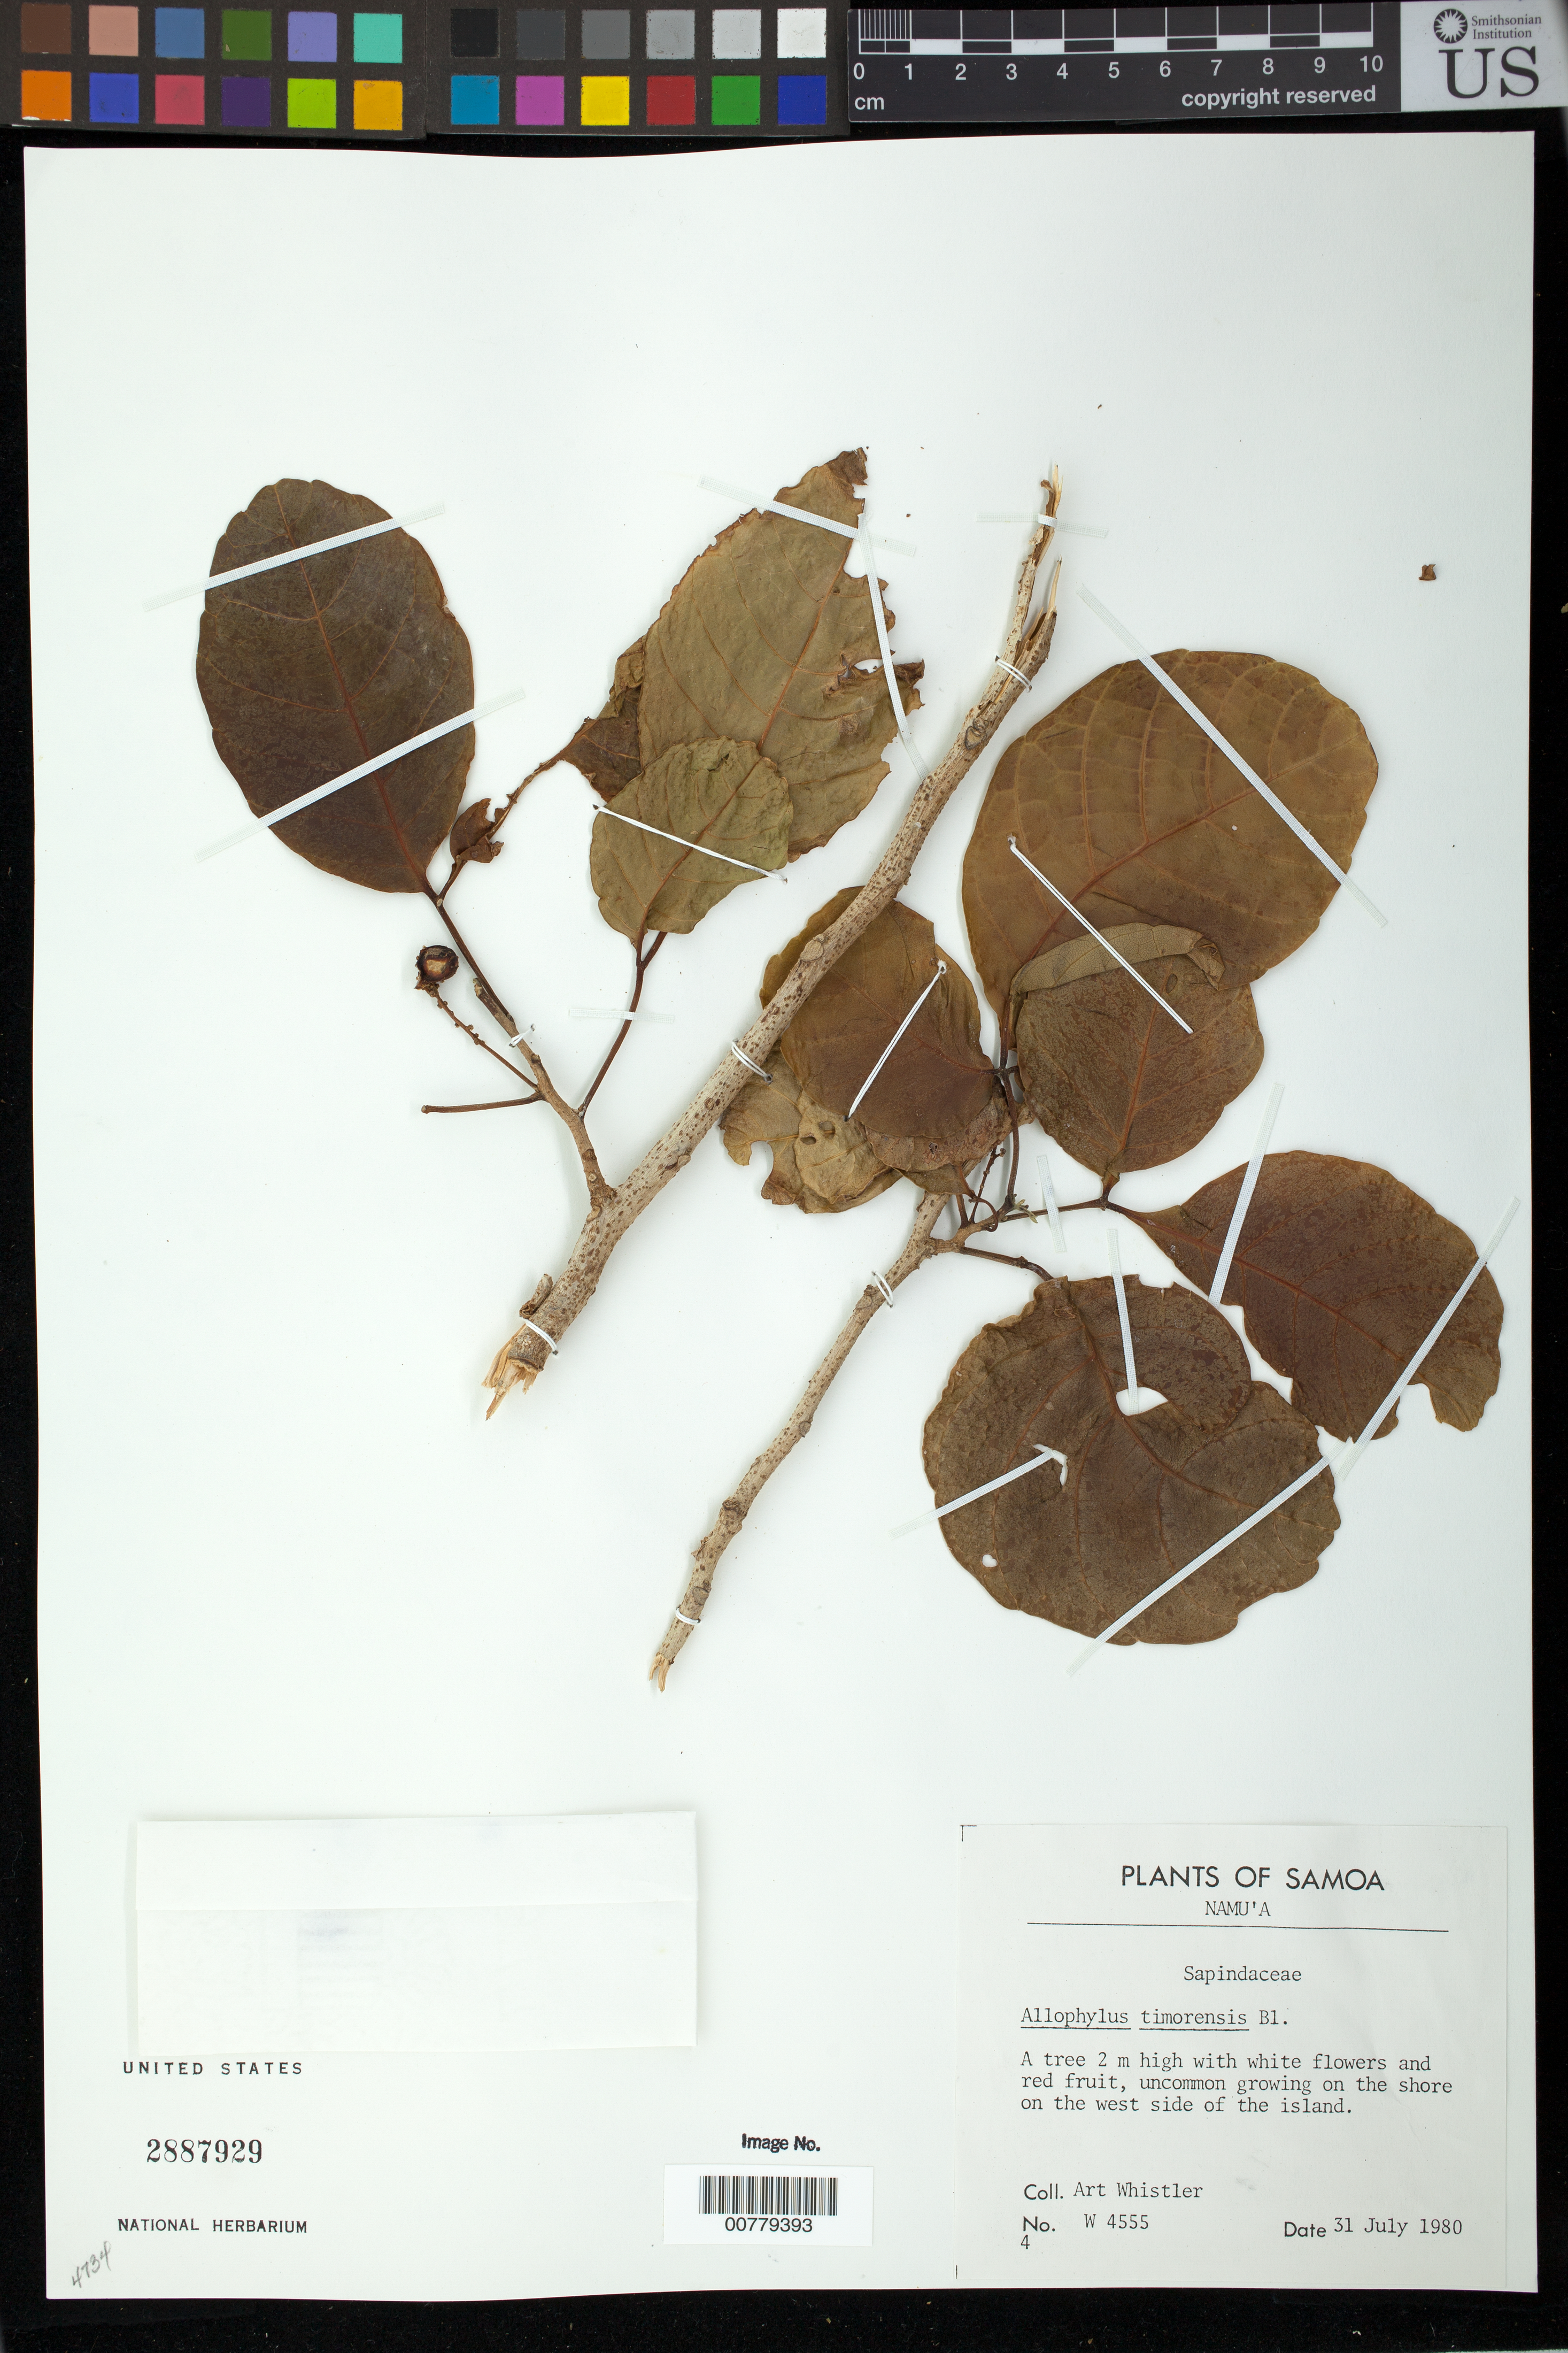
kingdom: Plantae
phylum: Tracheophyta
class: Magnoliopsida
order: Sapindales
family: Sapindaceae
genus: Allophylus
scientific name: Allophylus timorensis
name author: (DC.) Blume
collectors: A. Whistler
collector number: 4555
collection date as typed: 31 Jul 1980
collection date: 1980-07-31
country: Samoa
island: Namua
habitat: Growing on the shore on the west side of the island.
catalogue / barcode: US 2887929